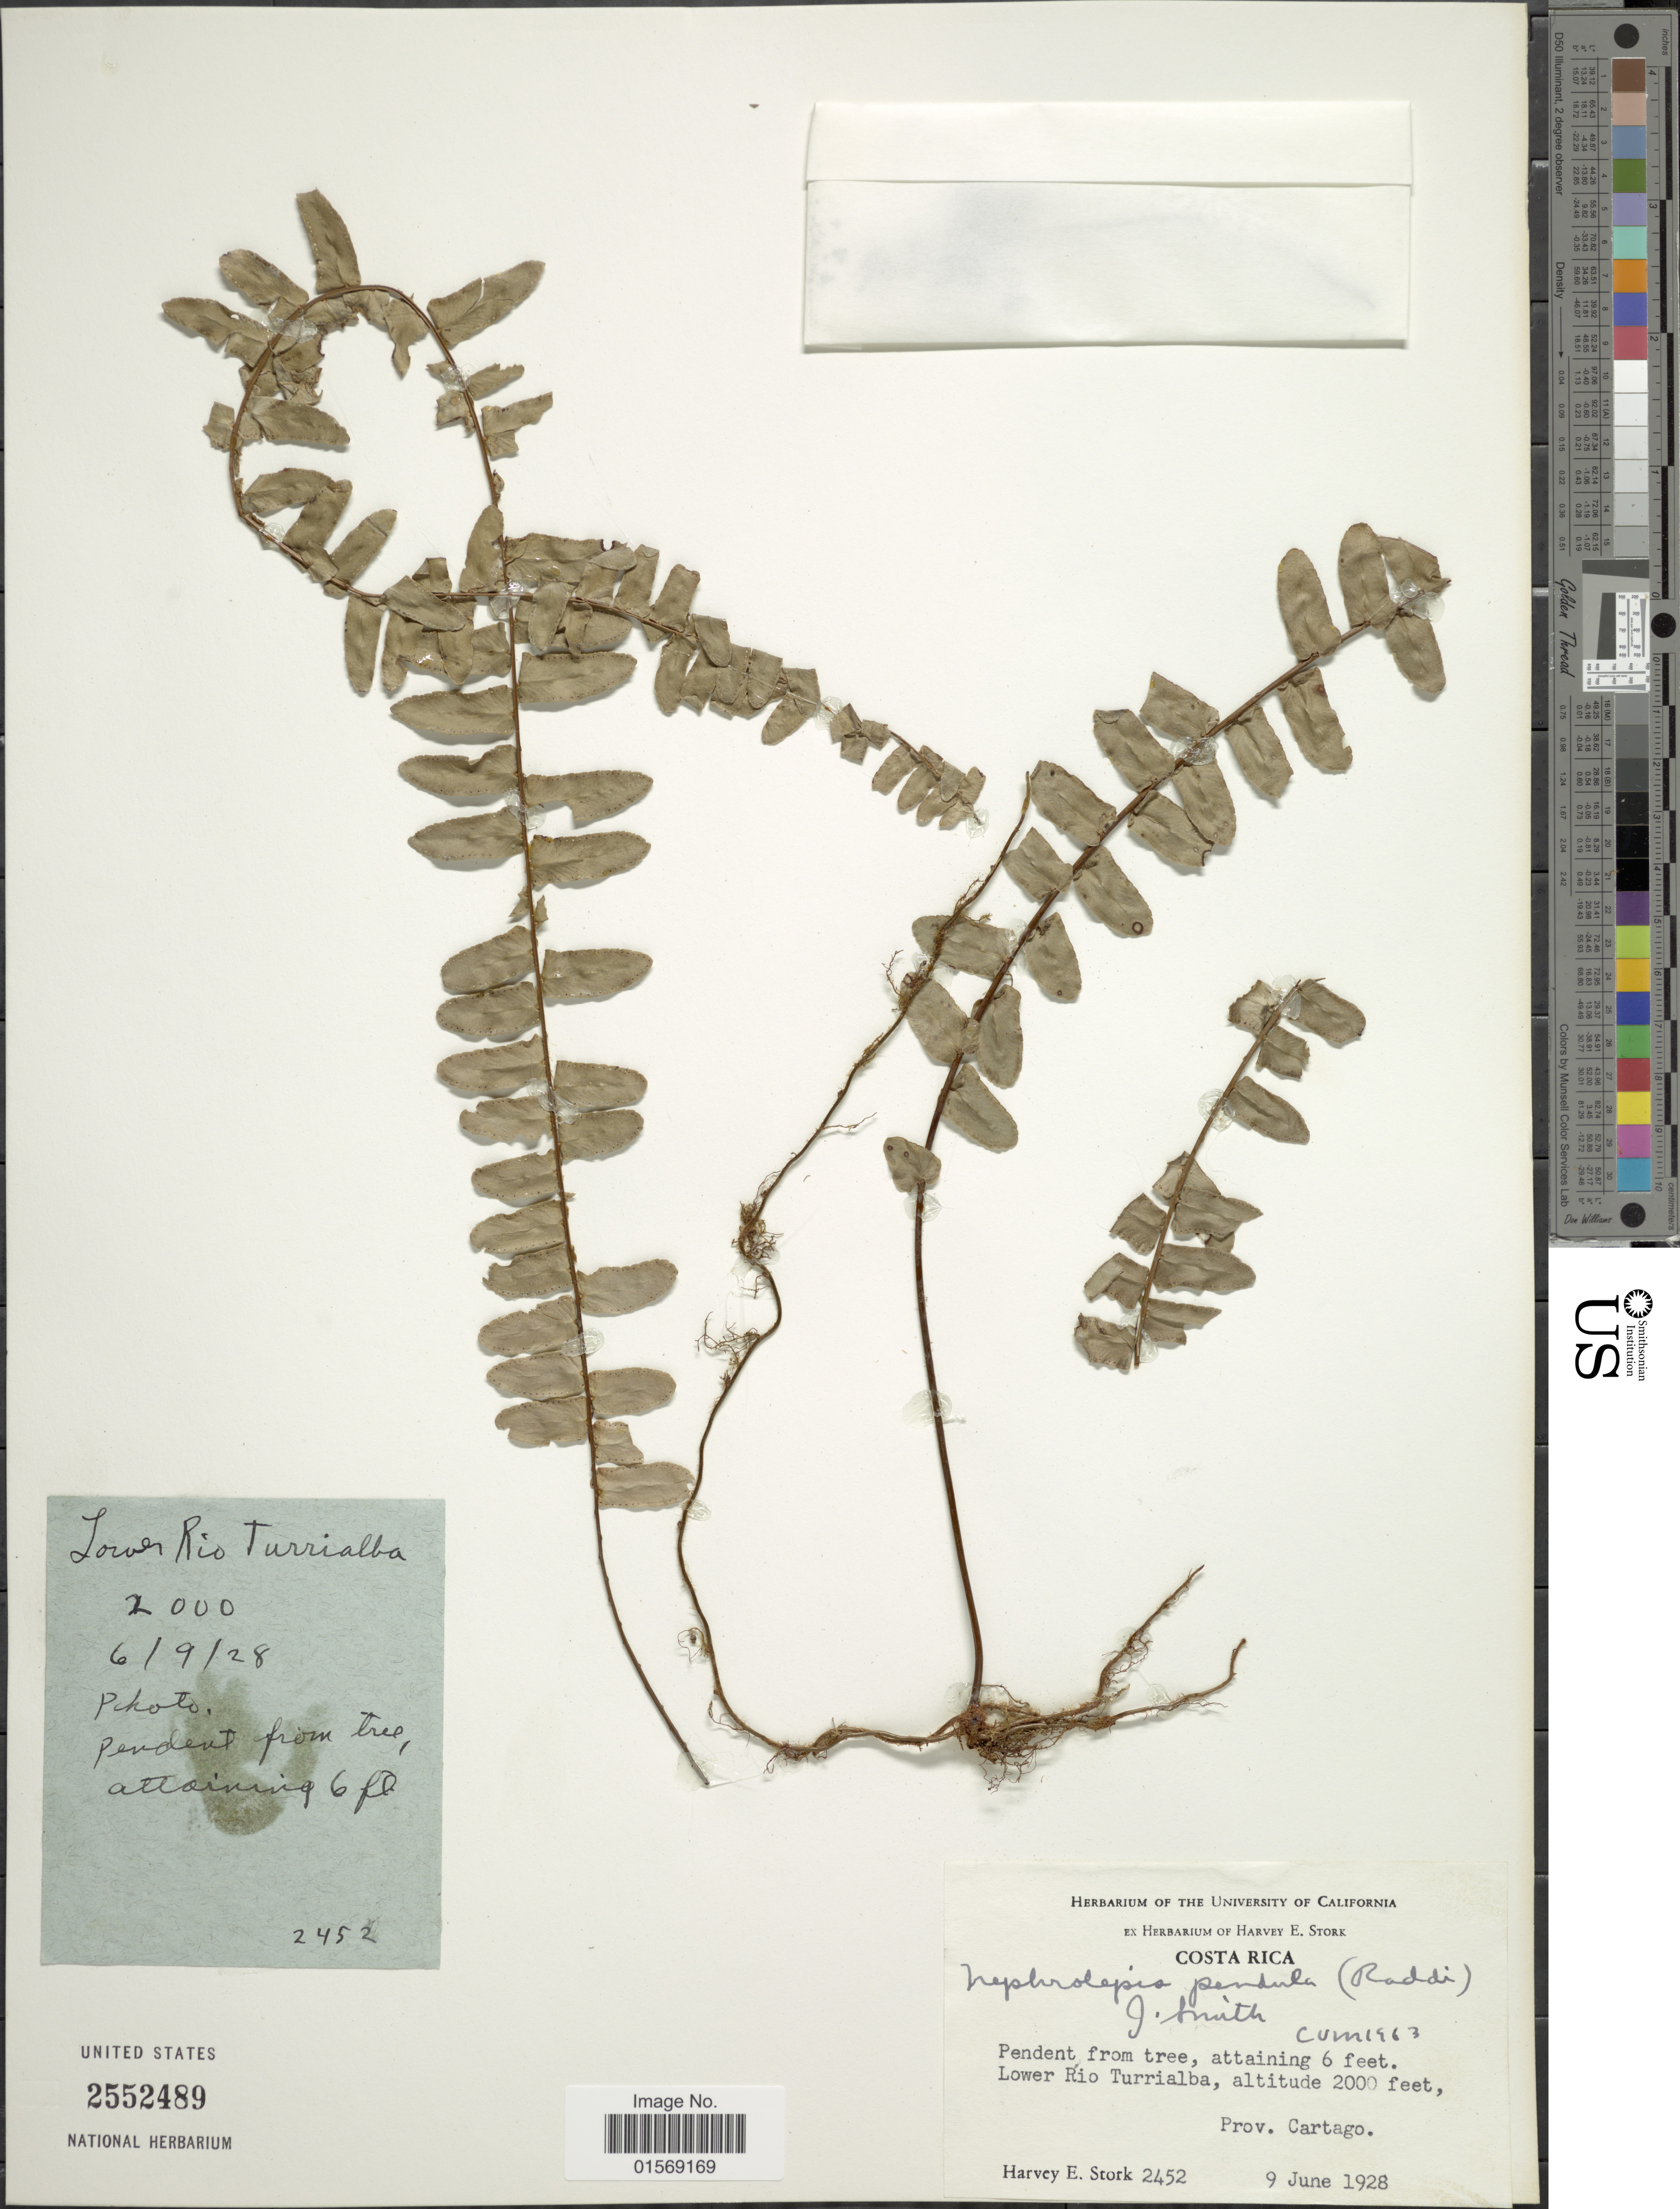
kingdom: Plantae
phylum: Tracheophyta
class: Polypodiopsida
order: Polypodiales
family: Nephrolepidaceae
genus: Nephrolepis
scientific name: Nephrolepis pendula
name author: (Raddi) J. Sm.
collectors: H. E. Stork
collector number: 2452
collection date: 1928-06-09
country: Costa Rica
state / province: Cartago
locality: Costa Rica, Lower Rio Turrialba. Prov. Cartago.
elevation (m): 610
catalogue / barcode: US 2552489